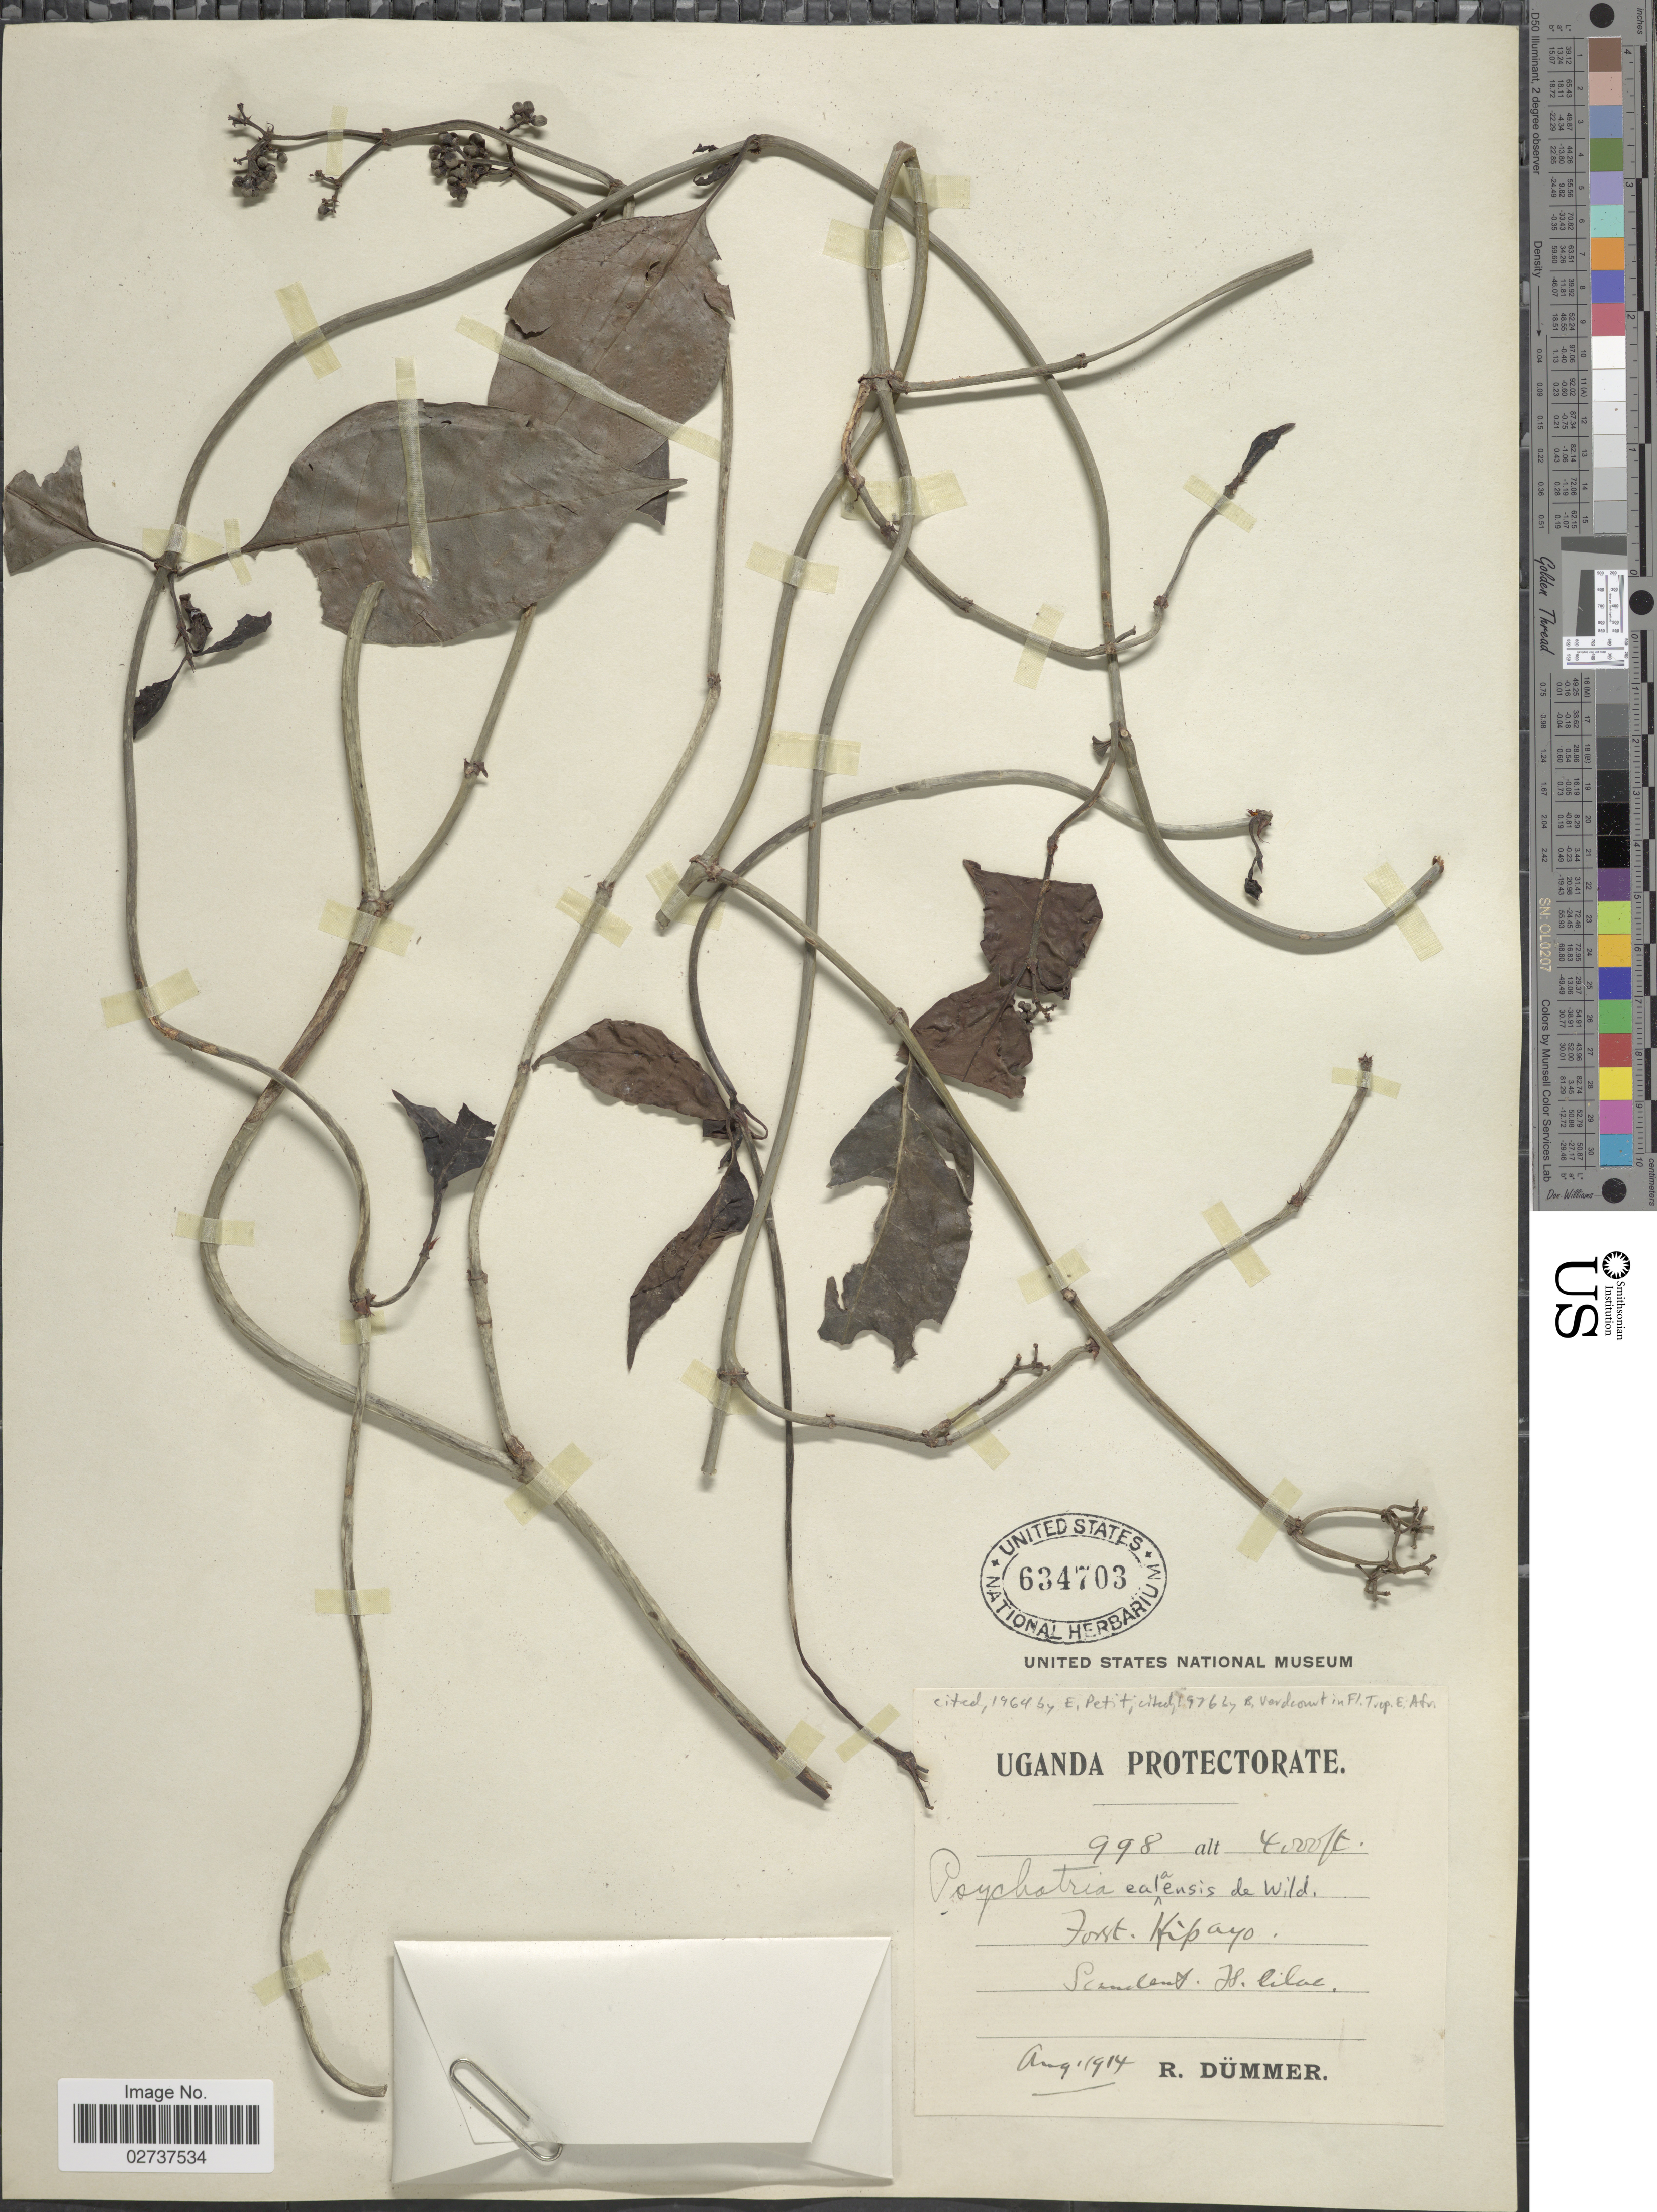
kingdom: Plantae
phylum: Tracheophyta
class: Magnoliopsida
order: Gentianales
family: Rubiaceae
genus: Psychotria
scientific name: Psychotria ealaensis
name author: De Wild.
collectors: R. A. Dümmer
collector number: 998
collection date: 1914-08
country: Uganda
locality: Uganda Protectorate, Forest. Kipayo.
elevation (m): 1219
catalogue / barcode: US 634703